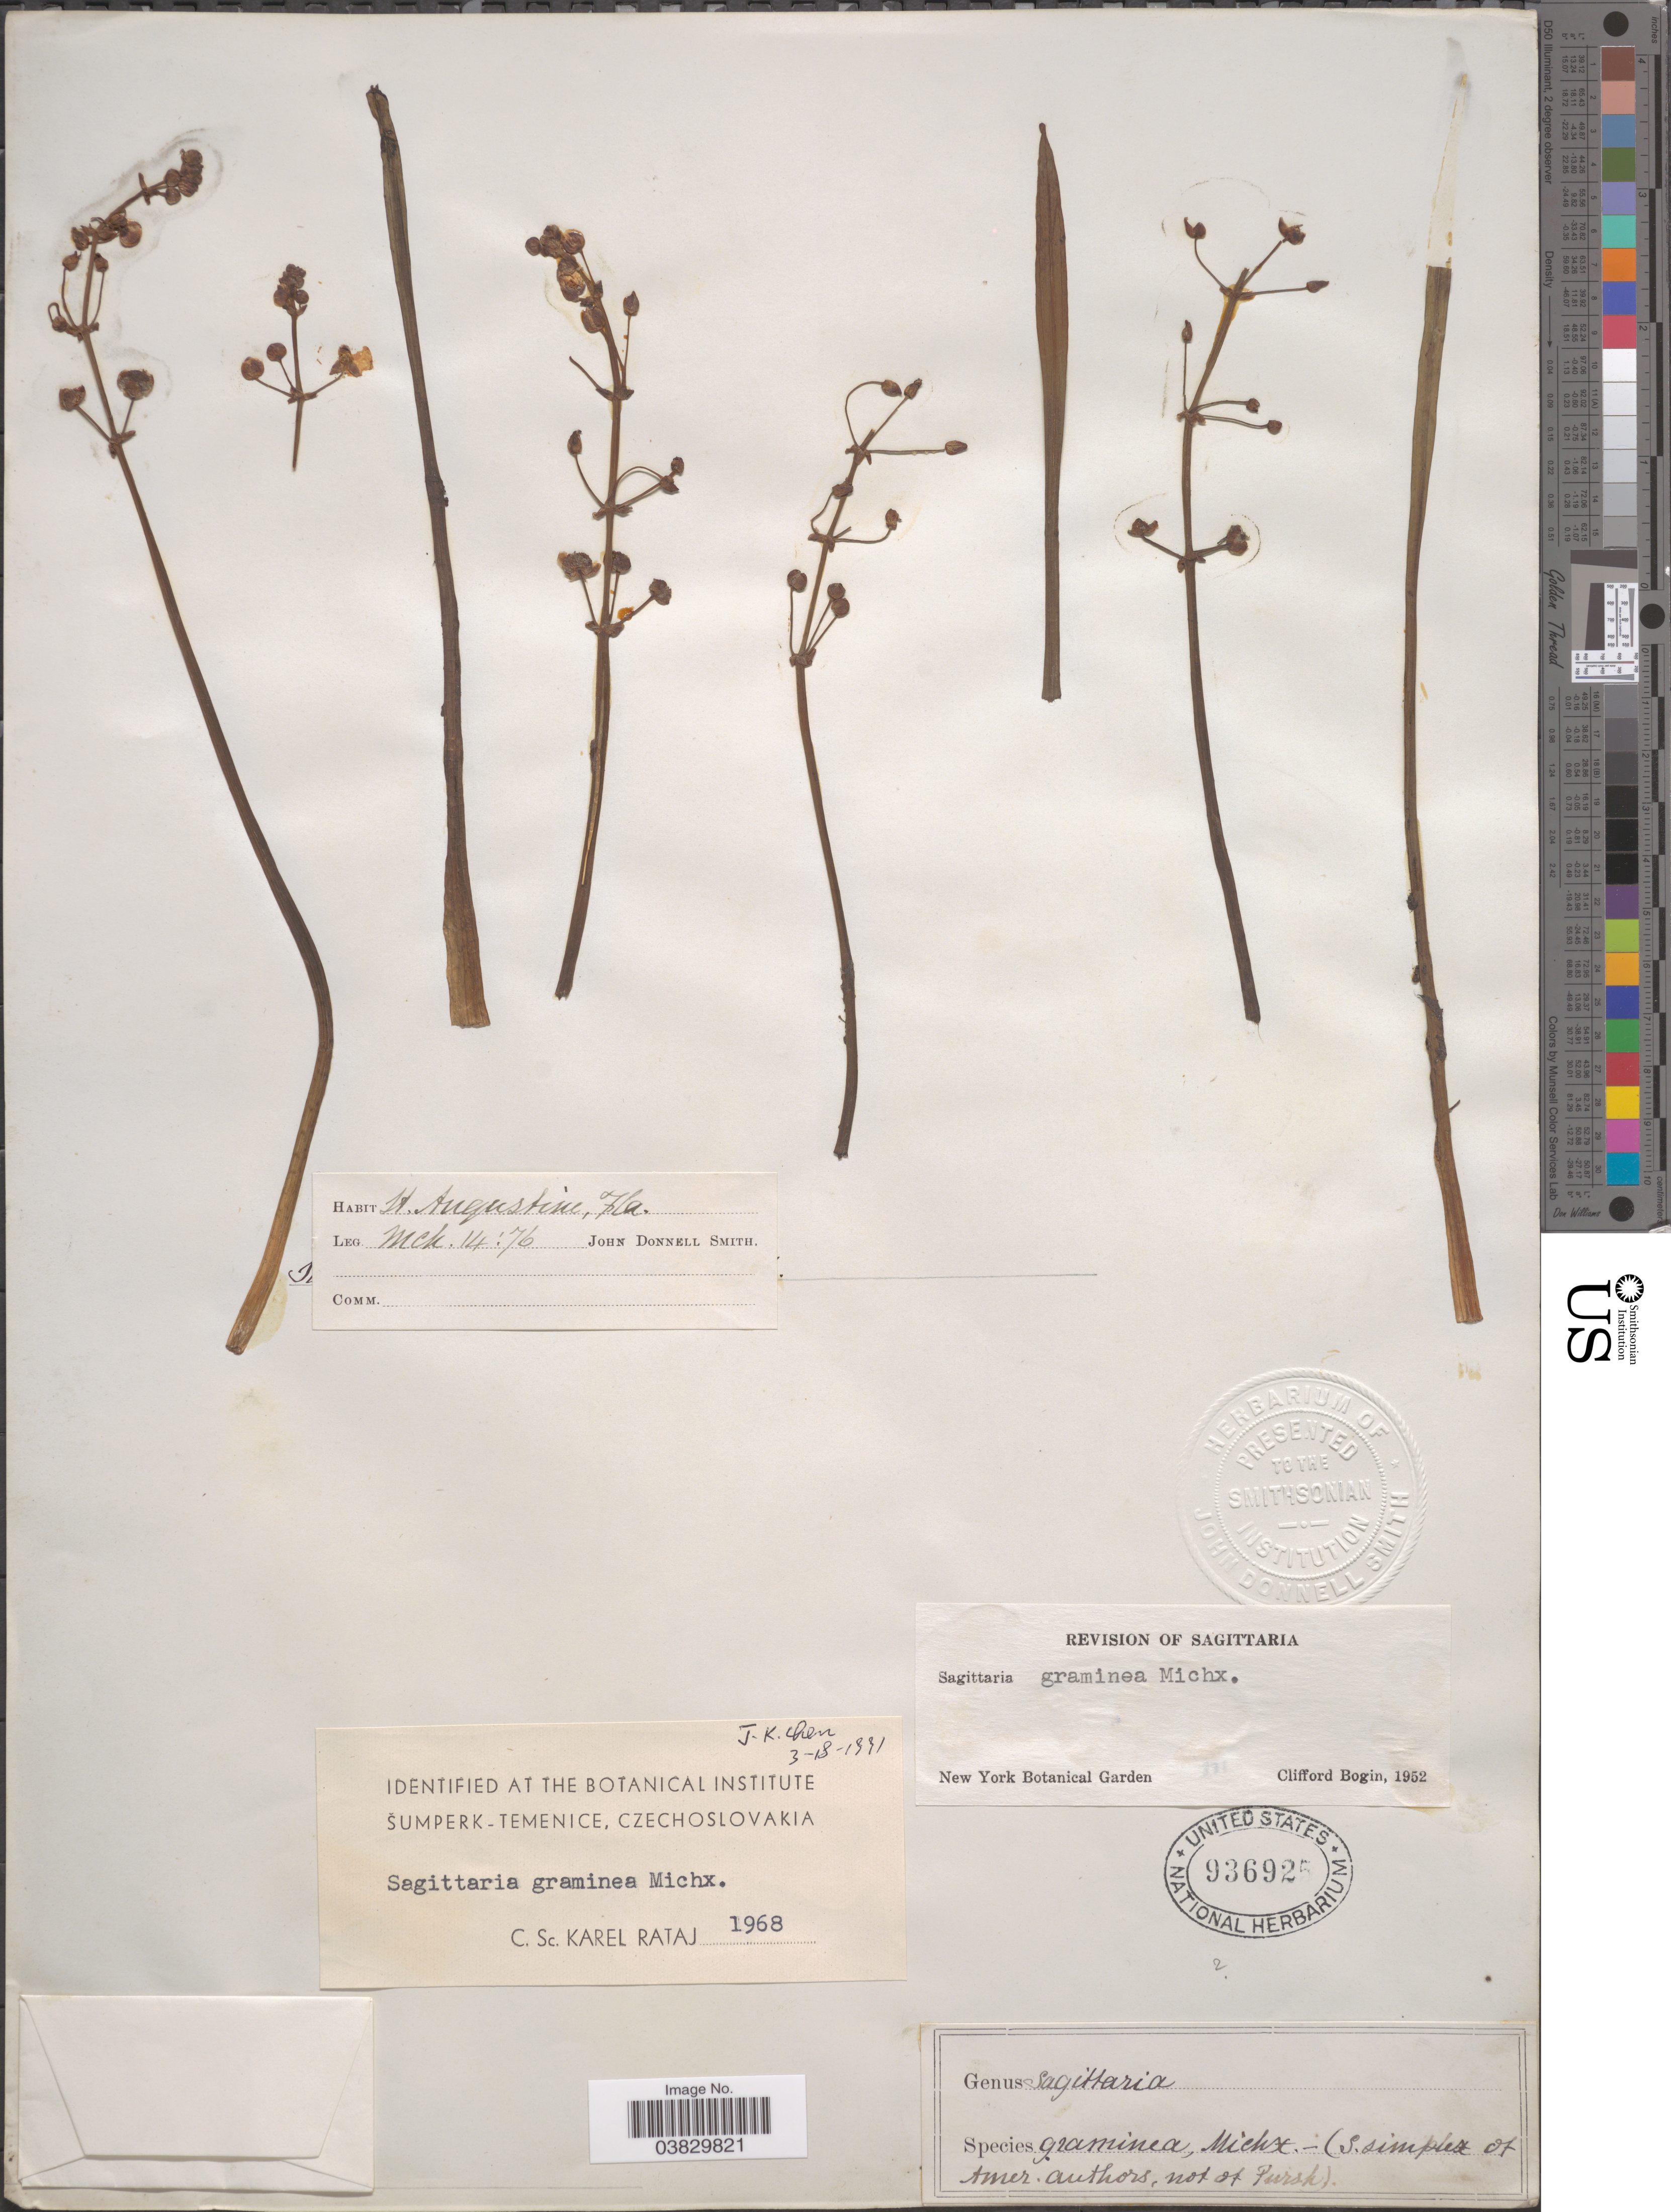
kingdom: Plantae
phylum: Tracheophyta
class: Liliopsida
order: Alismatales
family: Alismataceae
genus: Sagittaria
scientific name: Sagittaria graminea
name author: Michx.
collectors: J. Donnell Smith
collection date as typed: Transcribed d/m/y: 14/3/76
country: United States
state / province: Florida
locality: H. Augustine.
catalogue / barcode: US 936925